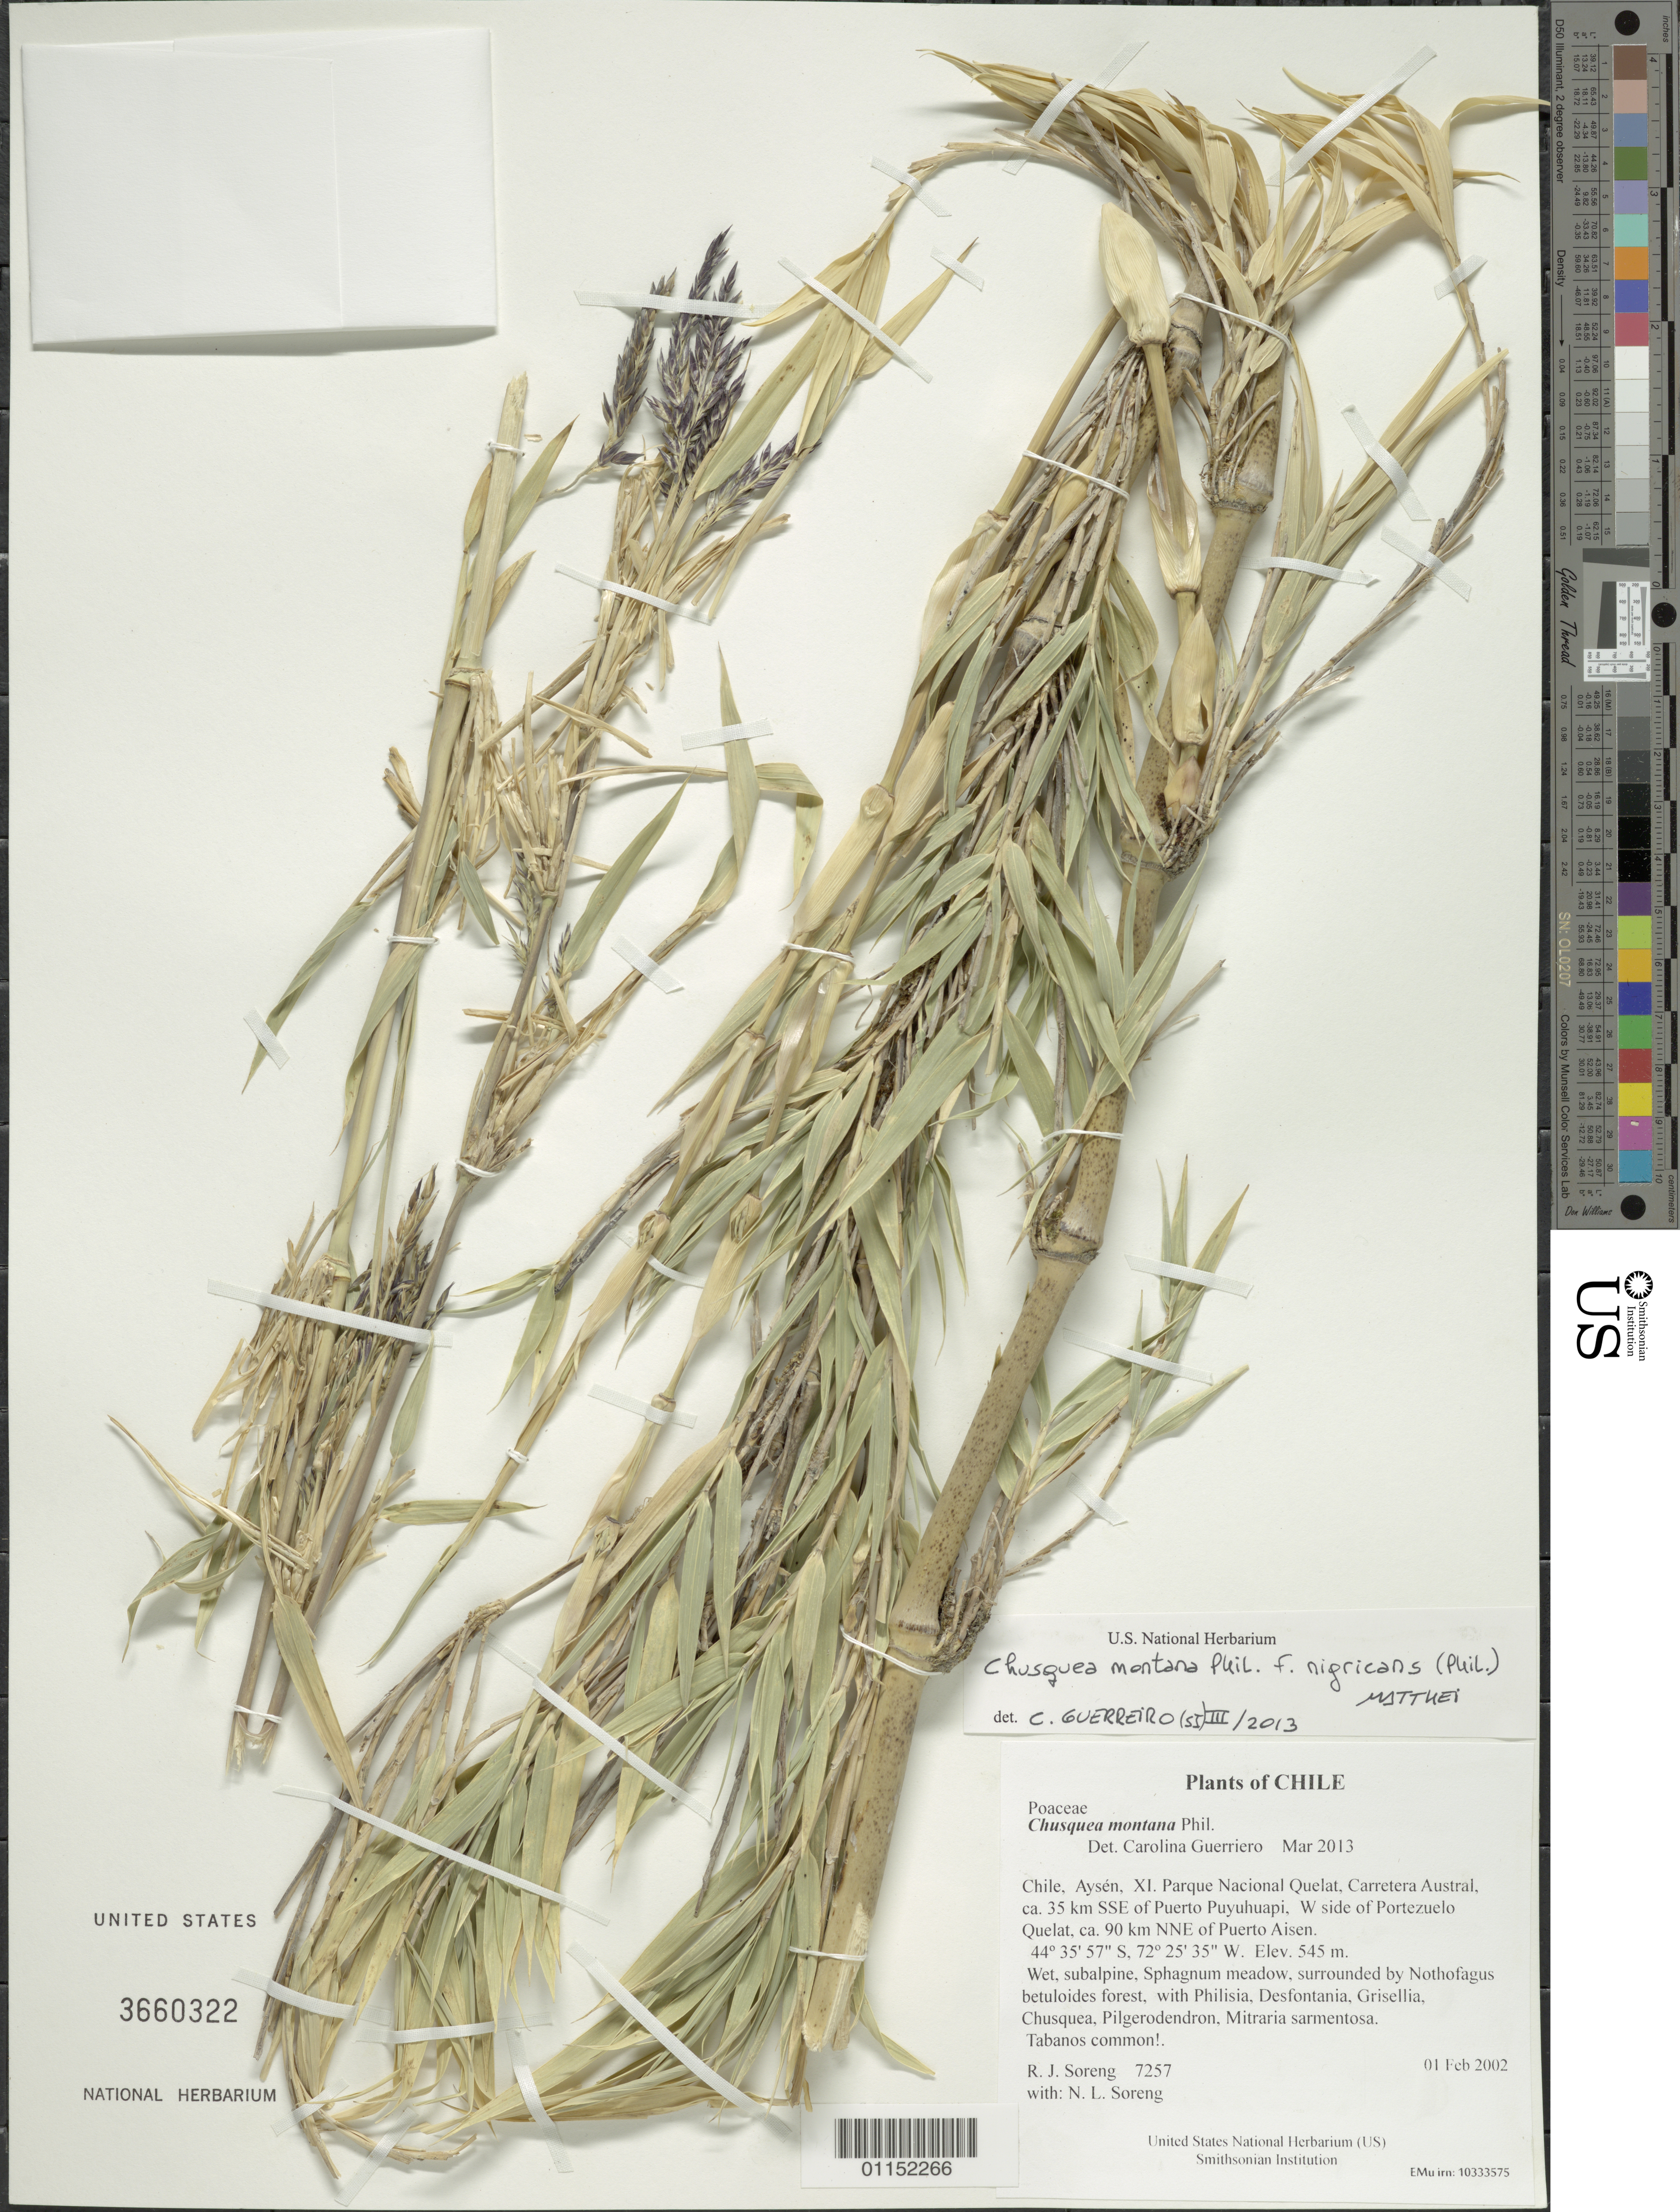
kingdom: Plantae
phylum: Tracheophyta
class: Liliopsida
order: Poales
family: Poaceae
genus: Chusquea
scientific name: Chusquea montana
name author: Phil.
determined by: Guerriero, Carolina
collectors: R. J. Soreng & N. L. Soreng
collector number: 7257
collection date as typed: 01 Feb 2002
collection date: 2002-02-01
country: Chile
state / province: Aisén (XI)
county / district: XI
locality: Parque Nacional Quelat, Carretera Austral, ca. 35 km SSE of Puerto Puyuhuapi, W side of Portezuelo Quelat, ca. 90 km NNE of Puerto Aisen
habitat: Wet, subalpine, Sphagnum meadow, surrounded by Nothofagus betuloides forest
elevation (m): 545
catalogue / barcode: US 3660322